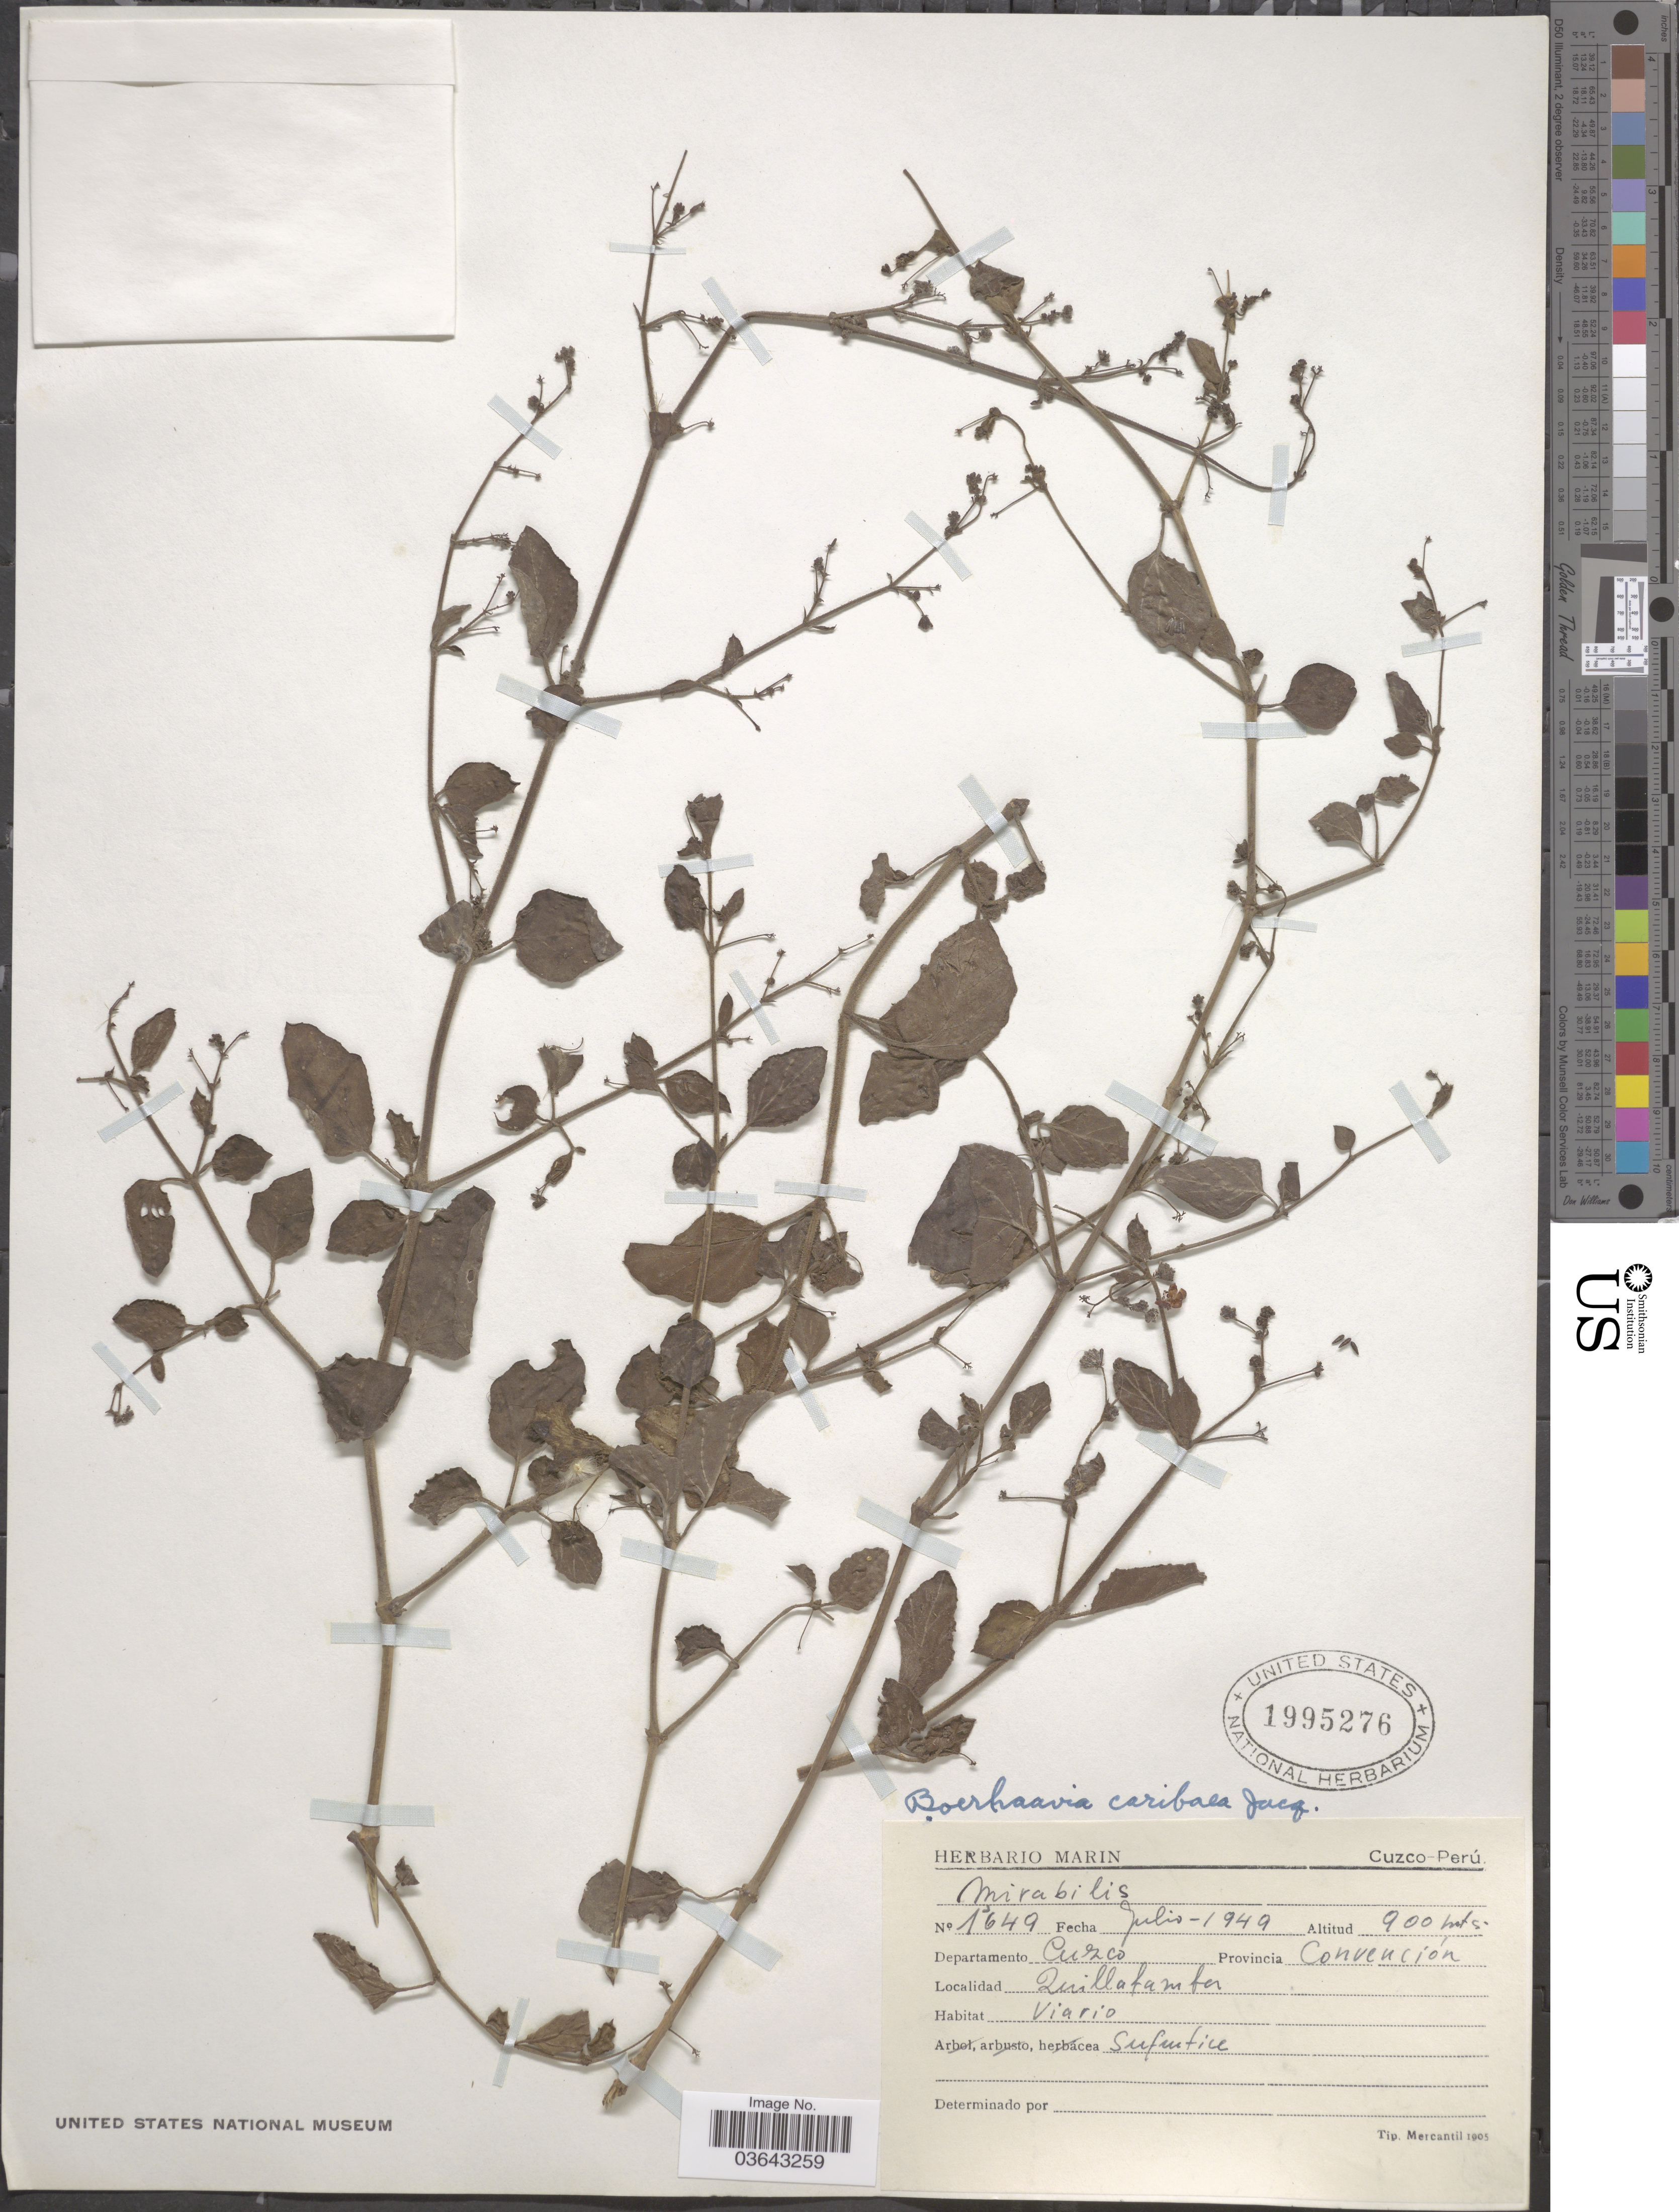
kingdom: Plantae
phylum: Tracheophyta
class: Magnoliopsida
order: Caryophyllales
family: Nyctaginaceae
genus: Boerhavia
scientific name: Boerhavia diffusa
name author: L.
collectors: ex herb. Marin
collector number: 1649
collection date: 1949-07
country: Peru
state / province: Cusco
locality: Departamento Cuzco. Provincia Convención. Quillabamba. Viario.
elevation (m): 900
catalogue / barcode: US 1995276